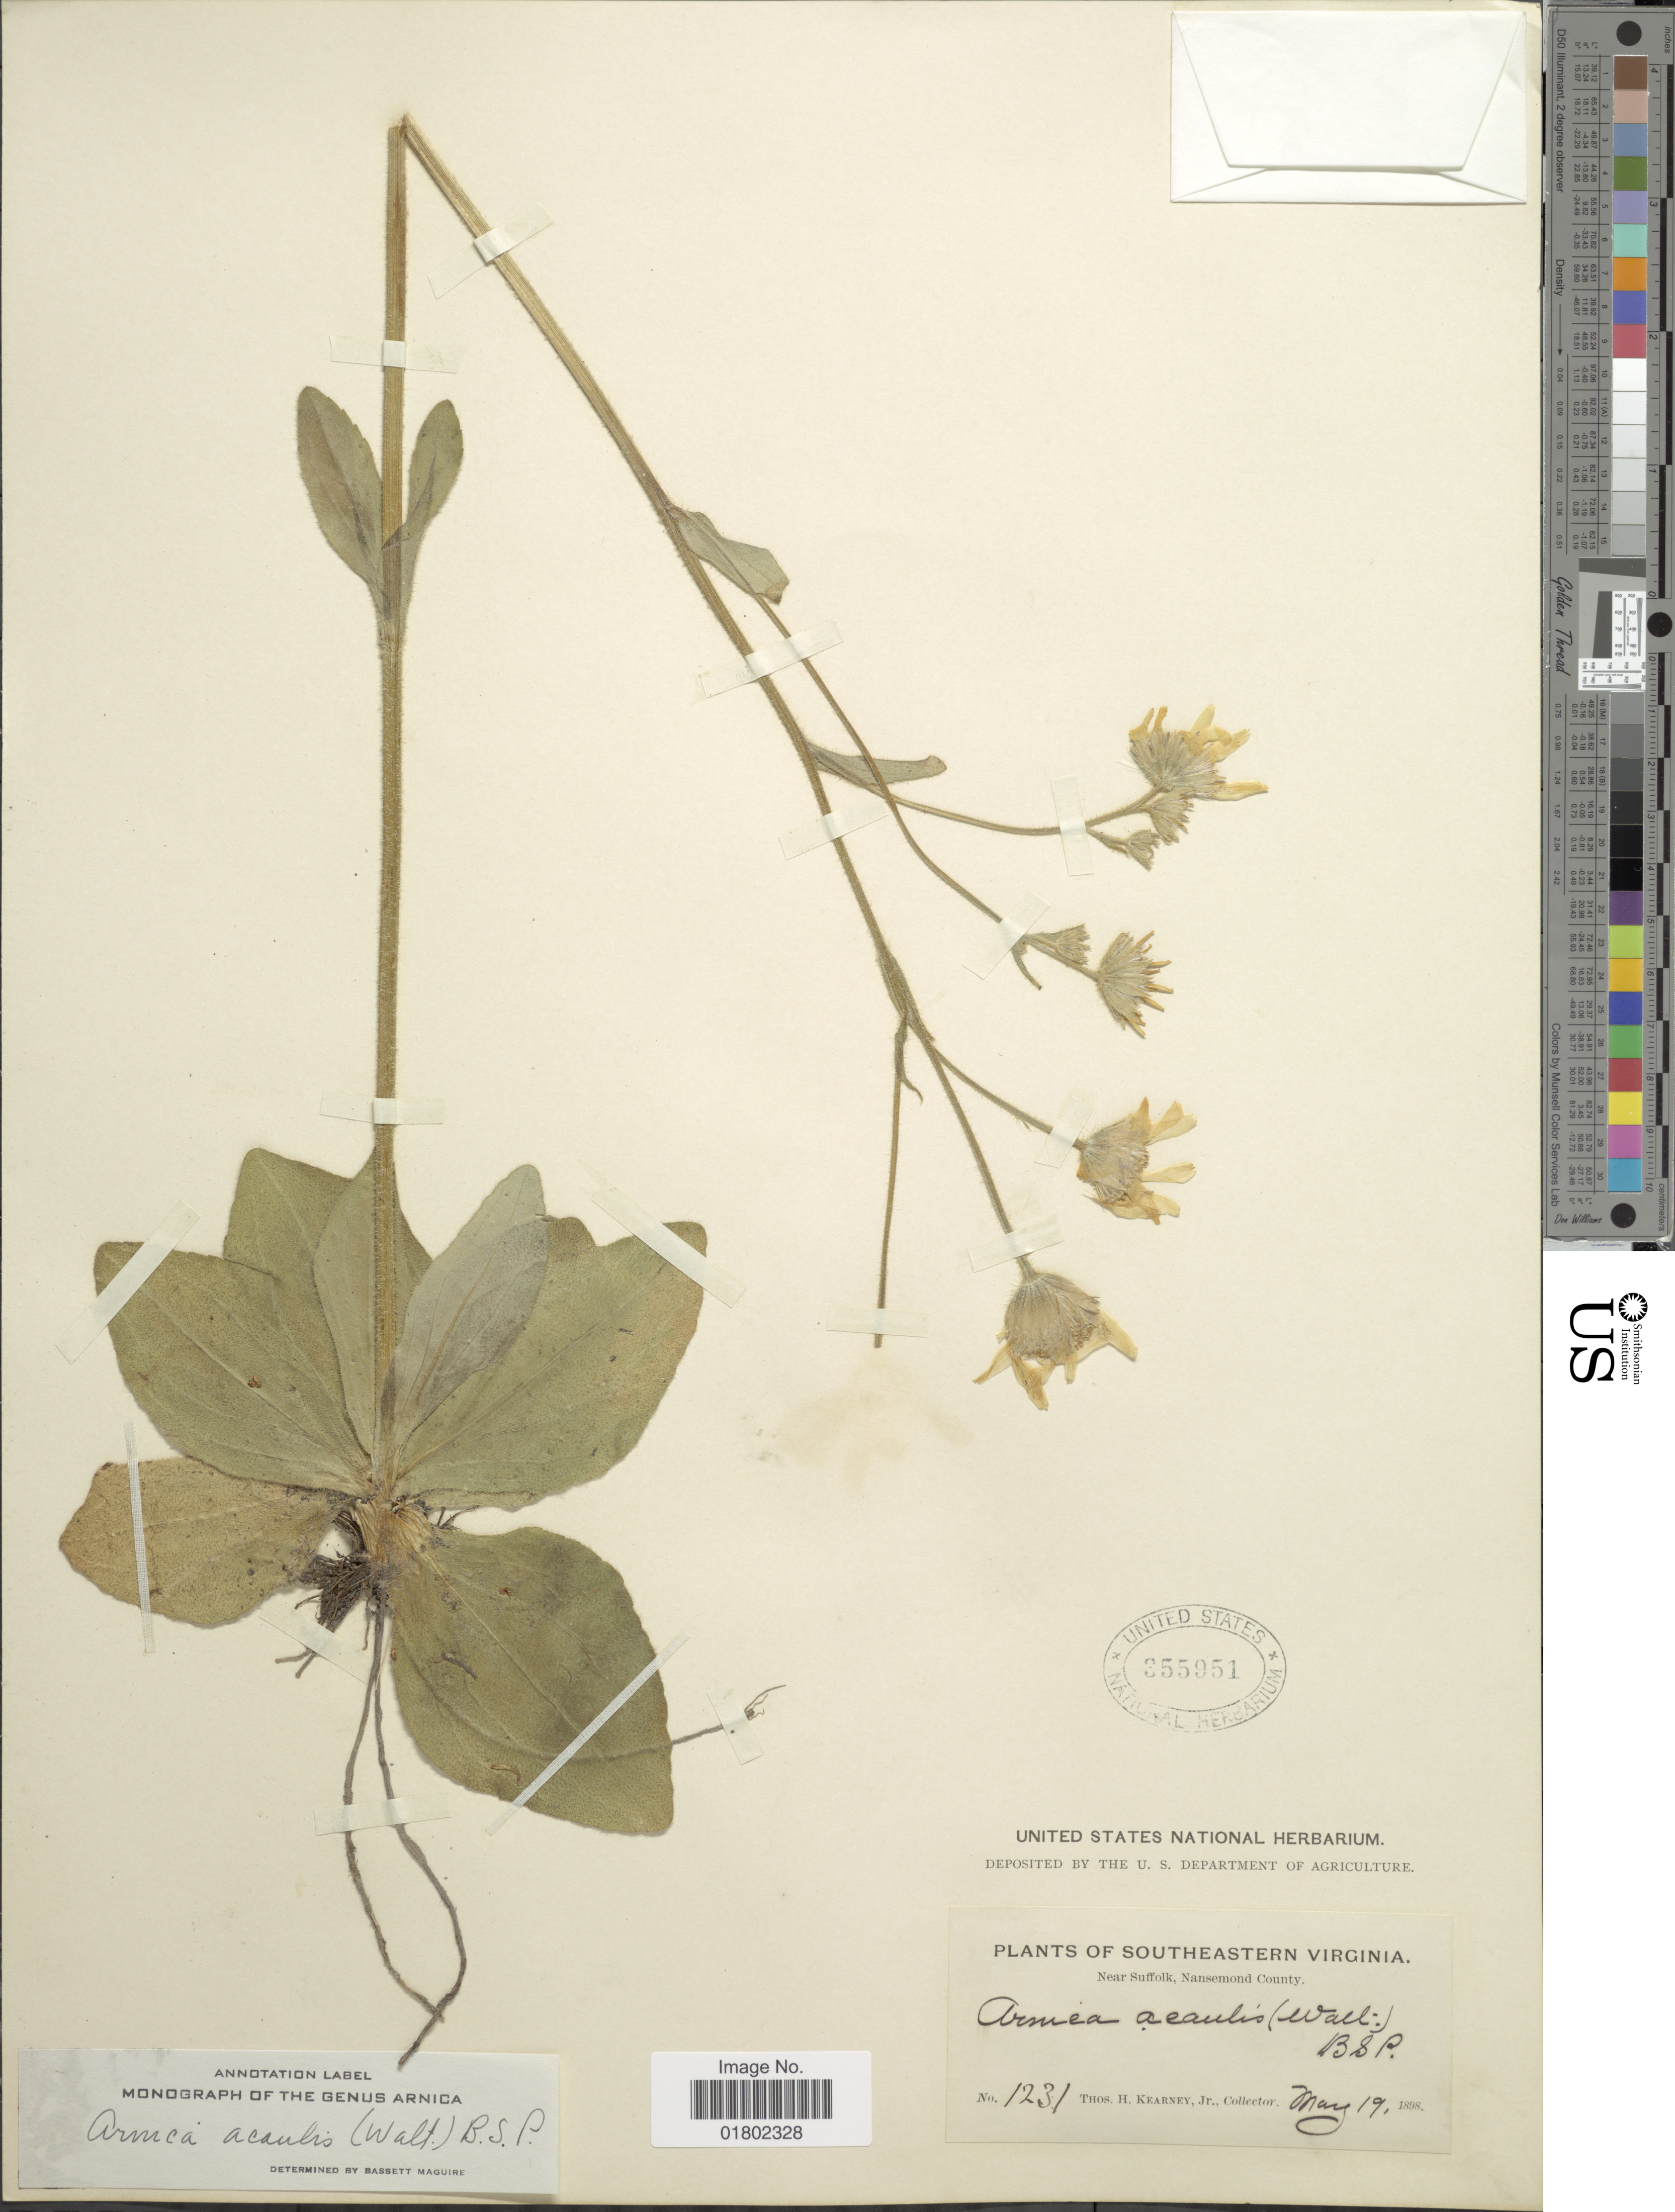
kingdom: Plantae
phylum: Tracheophyta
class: Magnoliopsida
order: Asterales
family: Asteraceae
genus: Arnica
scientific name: Arnica acaulis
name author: (Walter) Britton, Stearns & Poggenb.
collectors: T. H. Kearney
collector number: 1231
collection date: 1898-05-19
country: United States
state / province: Virginia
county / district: City of Suffolk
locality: Southeastern Virginia, near Suffolk, Nansemond County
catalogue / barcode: US 355951